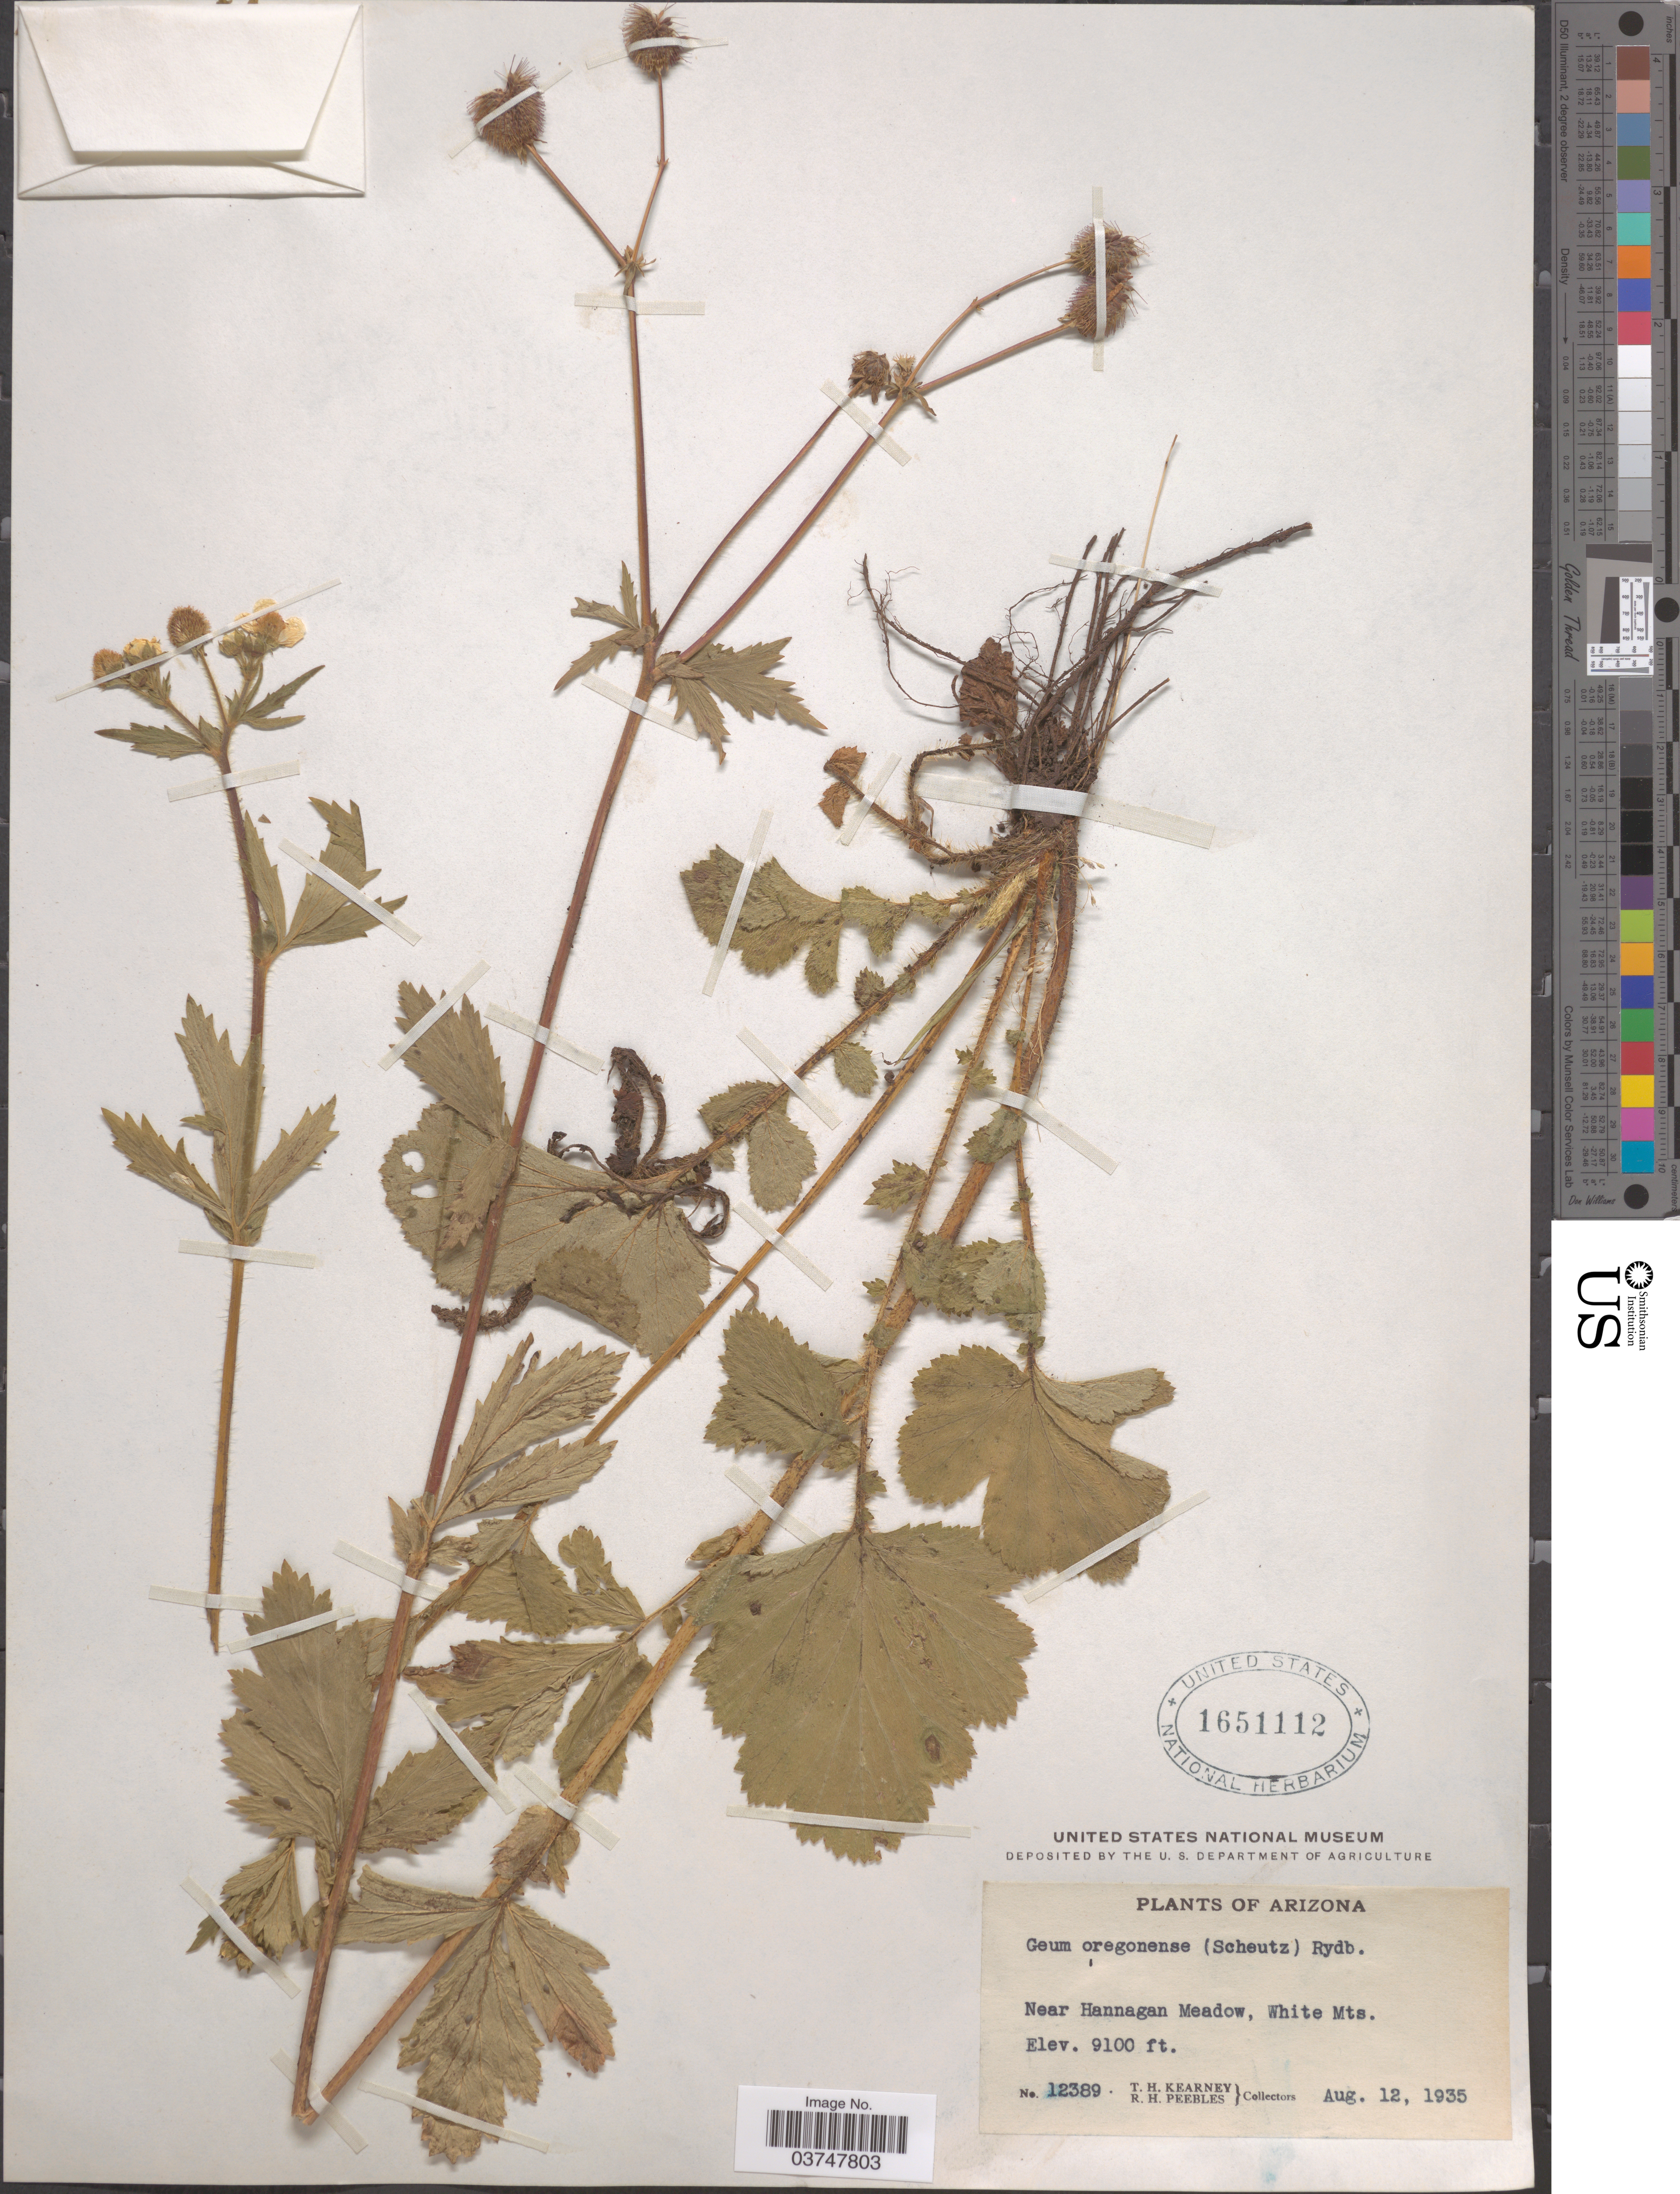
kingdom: Plantae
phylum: Tracheophyta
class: Magnoliopsida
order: Rosales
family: Rosaceae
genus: Geum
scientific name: Geum oregonense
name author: Rydb.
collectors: T. H. Kearney & R. H. Peebles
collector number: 12389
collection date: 1935-08-12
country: United States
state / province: Arizona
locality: Near Hannagan Meadow, White Mts.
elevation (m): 2774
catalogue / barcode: US 1651112